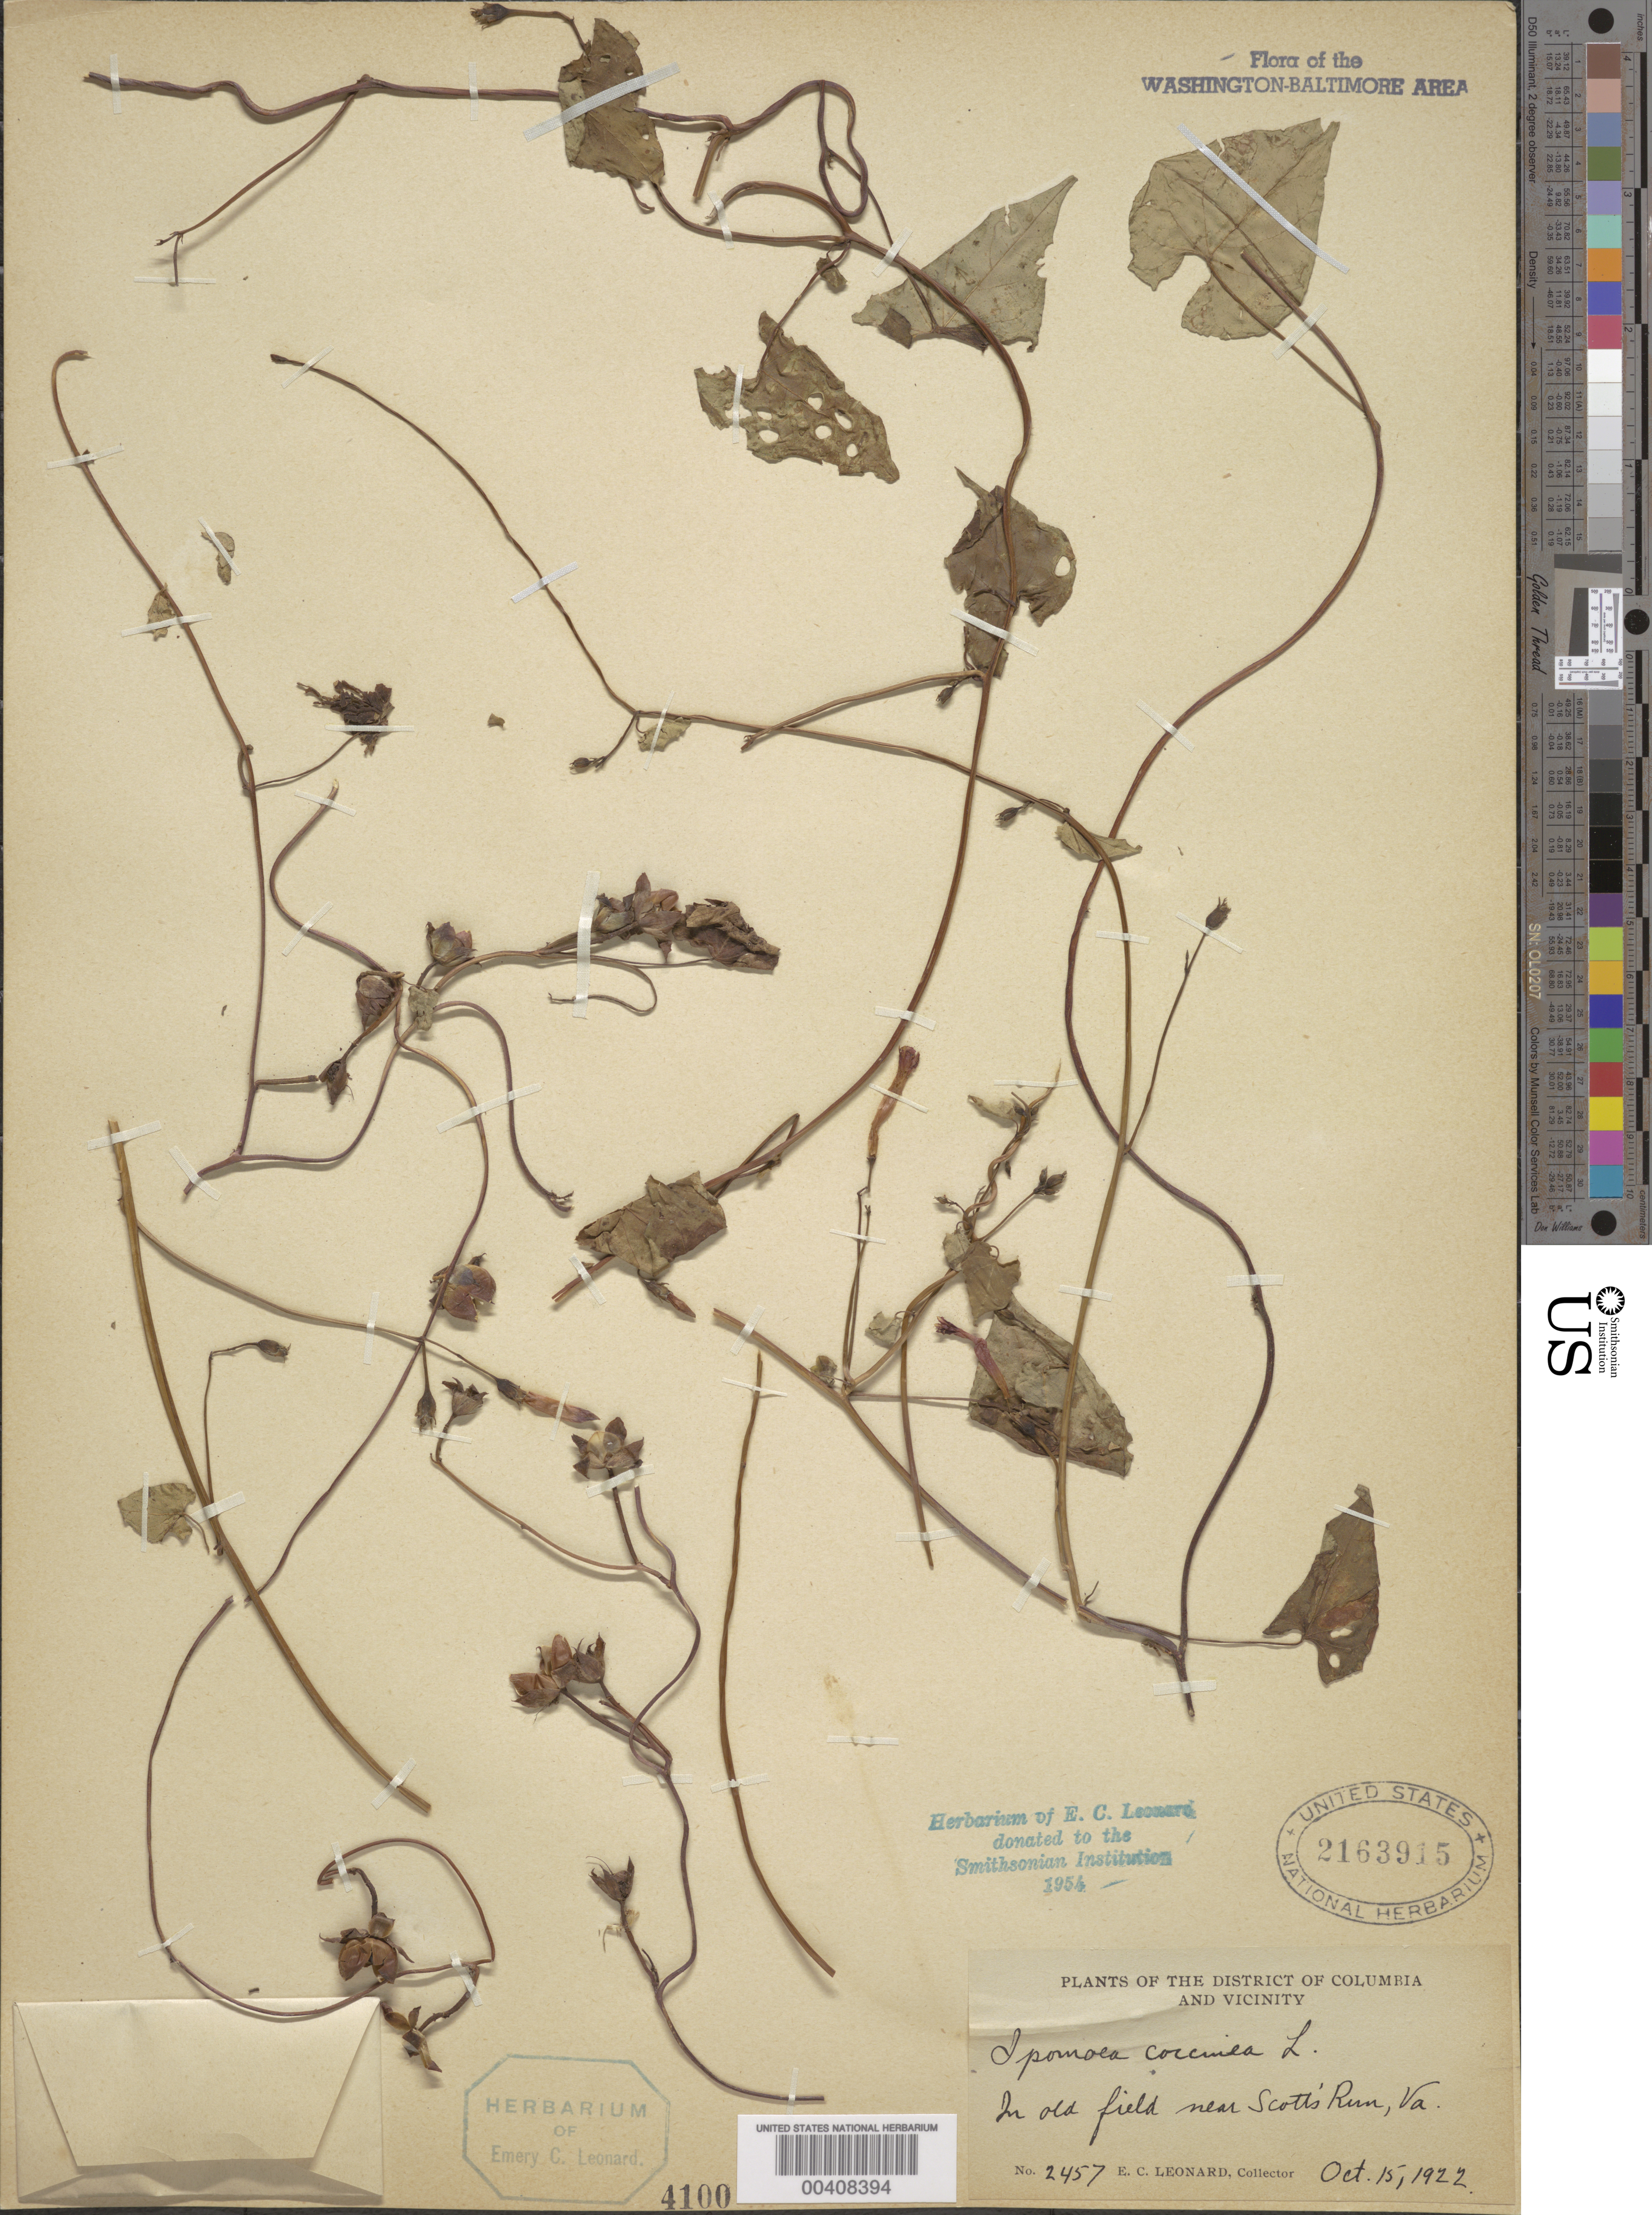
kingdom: Plantae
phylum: Tracheophyta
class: Magnoliopsida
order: Solanales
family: Convolvulaceae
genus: Ipomoea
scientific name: Ipomoea coccinea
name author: L.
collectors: E. C. Leonard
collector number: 2457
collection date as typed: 15 Oct 1922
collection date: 1922-10-15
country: United States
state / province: Virginia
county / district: Fairfax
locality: Scott's Run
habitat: Old field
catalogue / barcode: US 2163915